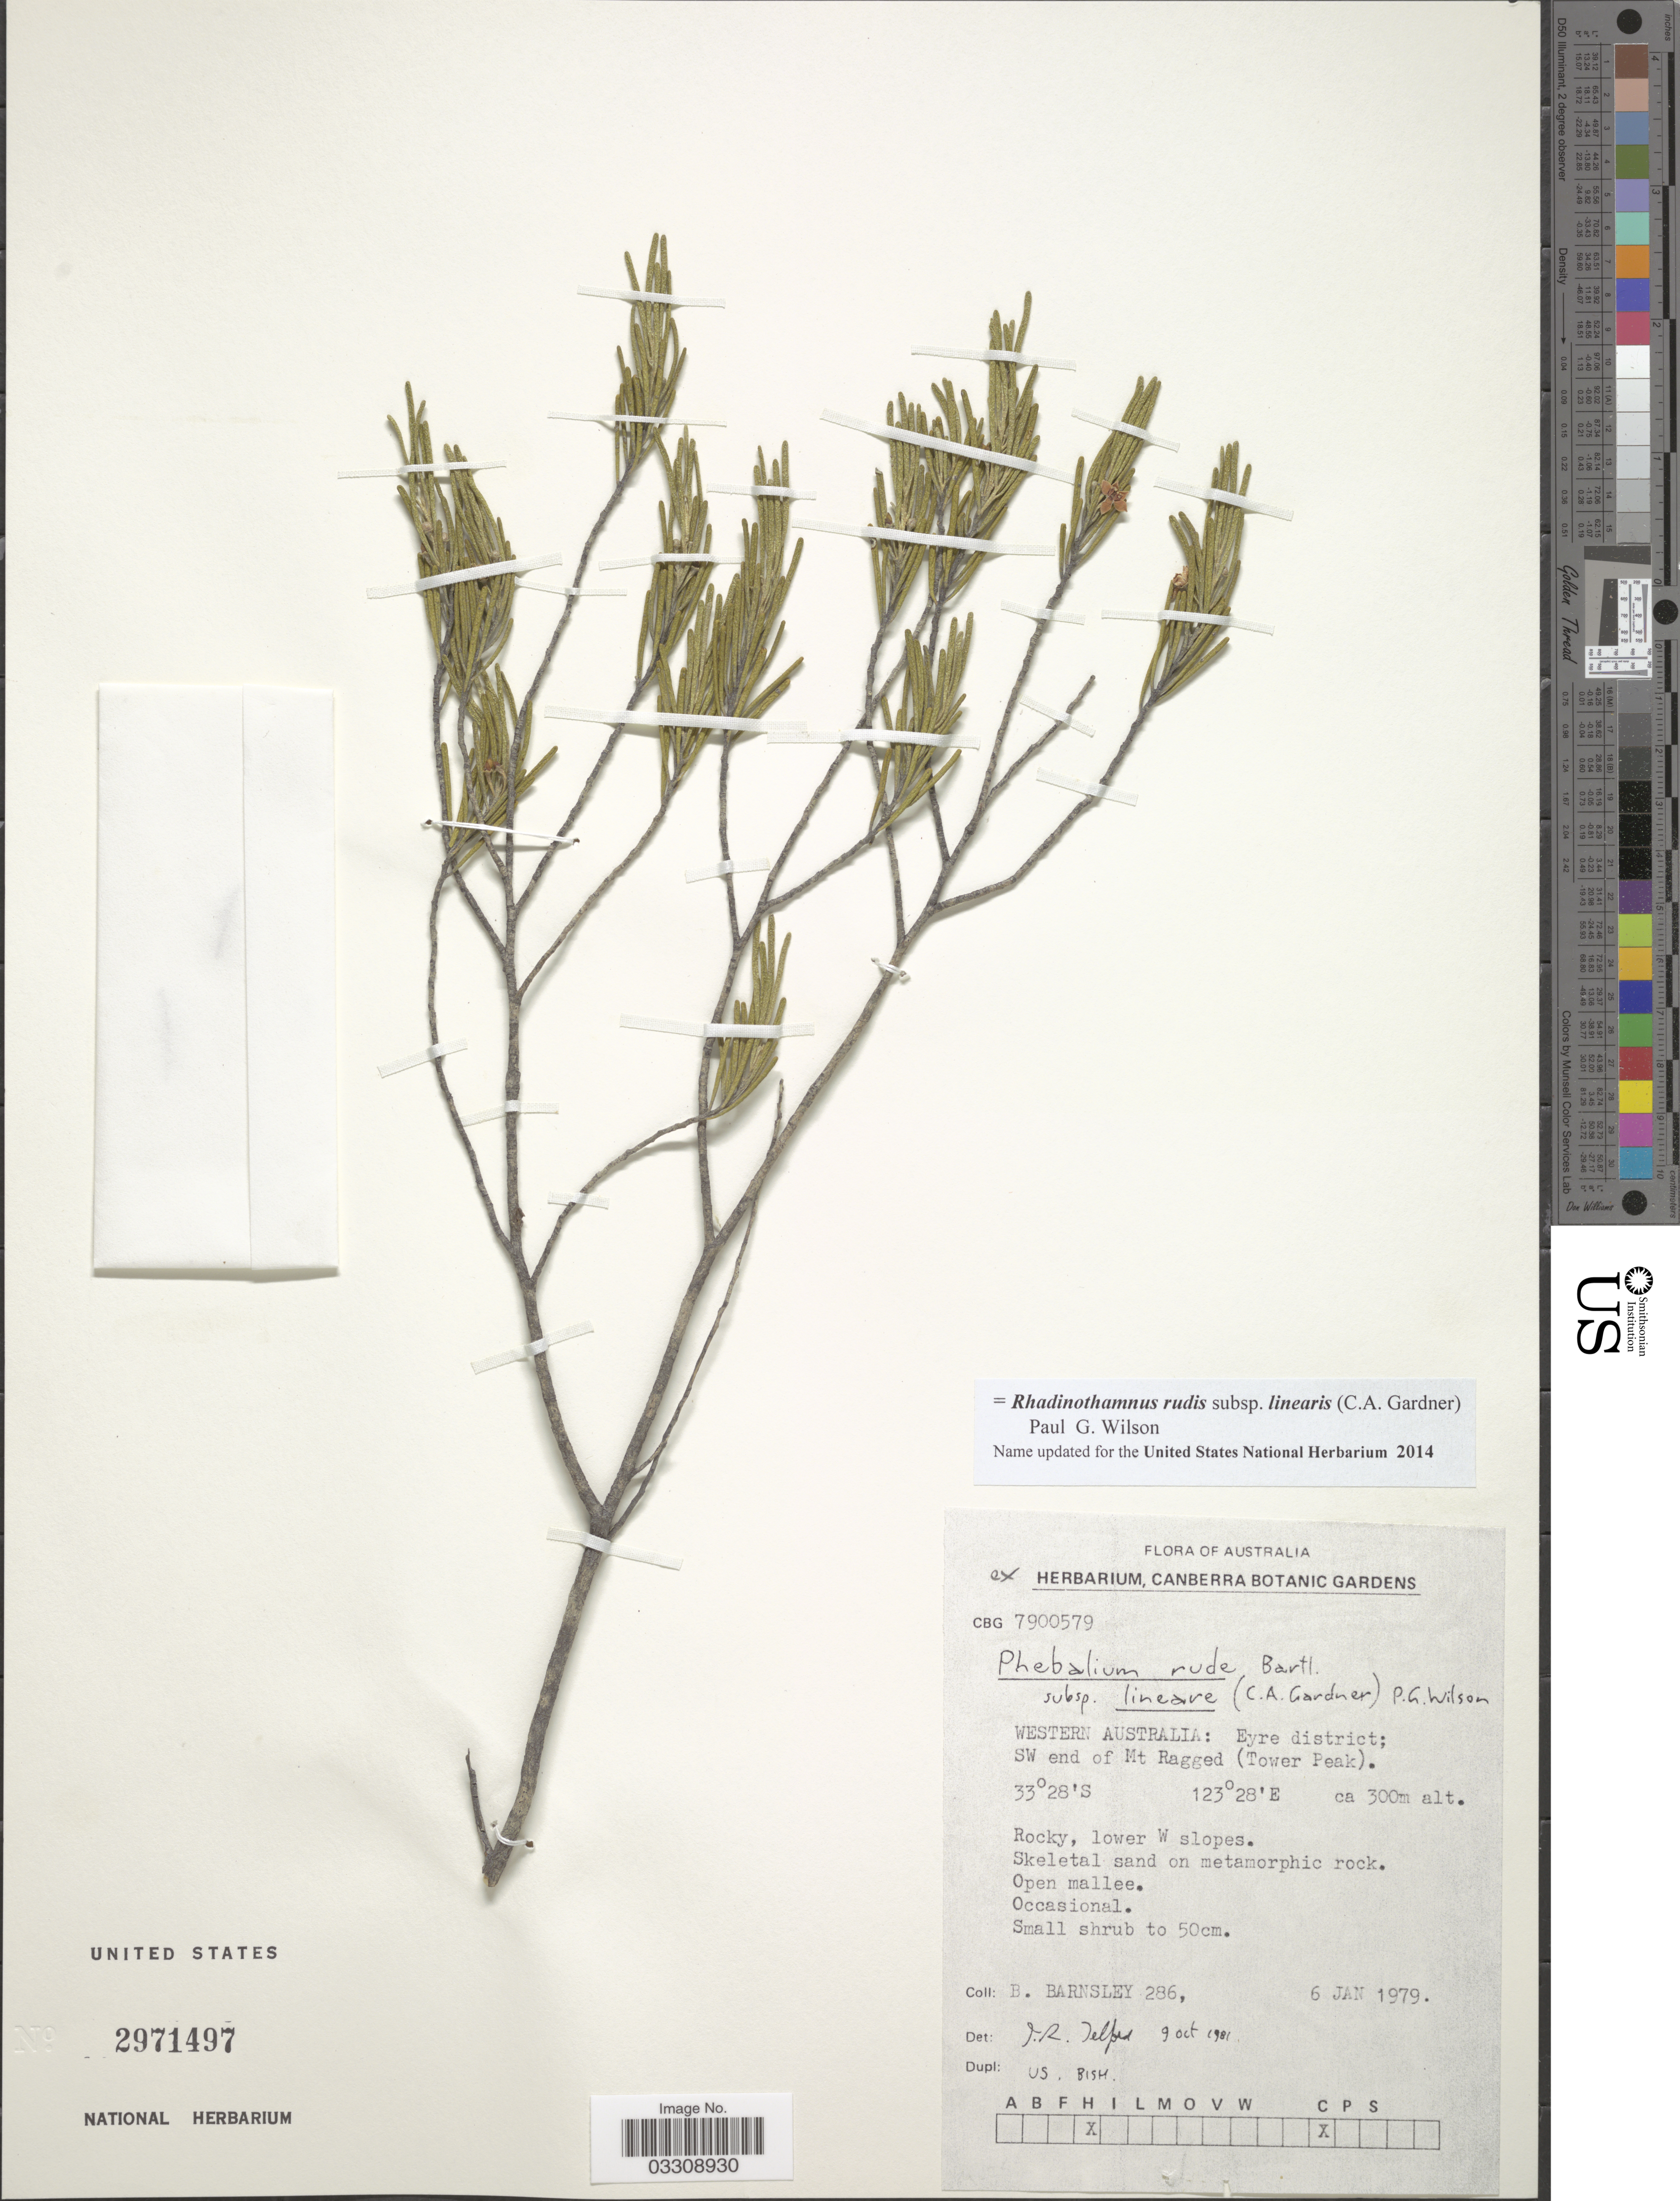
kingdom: Plantae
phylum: Tracheophyta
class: Magnoliopsida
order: Sapindales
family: Rutaceae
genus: Rhadinothamnus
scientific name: Rhadinothamnus rudis subsp. linearis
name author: (C.A. Gardner) Paul G. Wilson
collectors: B. Barnsely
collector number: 286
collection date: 1979-01-06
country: Australia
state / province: Western Australia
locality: Eyre district; SW end of Mt Ragged (Tower Peak).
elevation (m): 300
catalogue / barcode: US 2971497